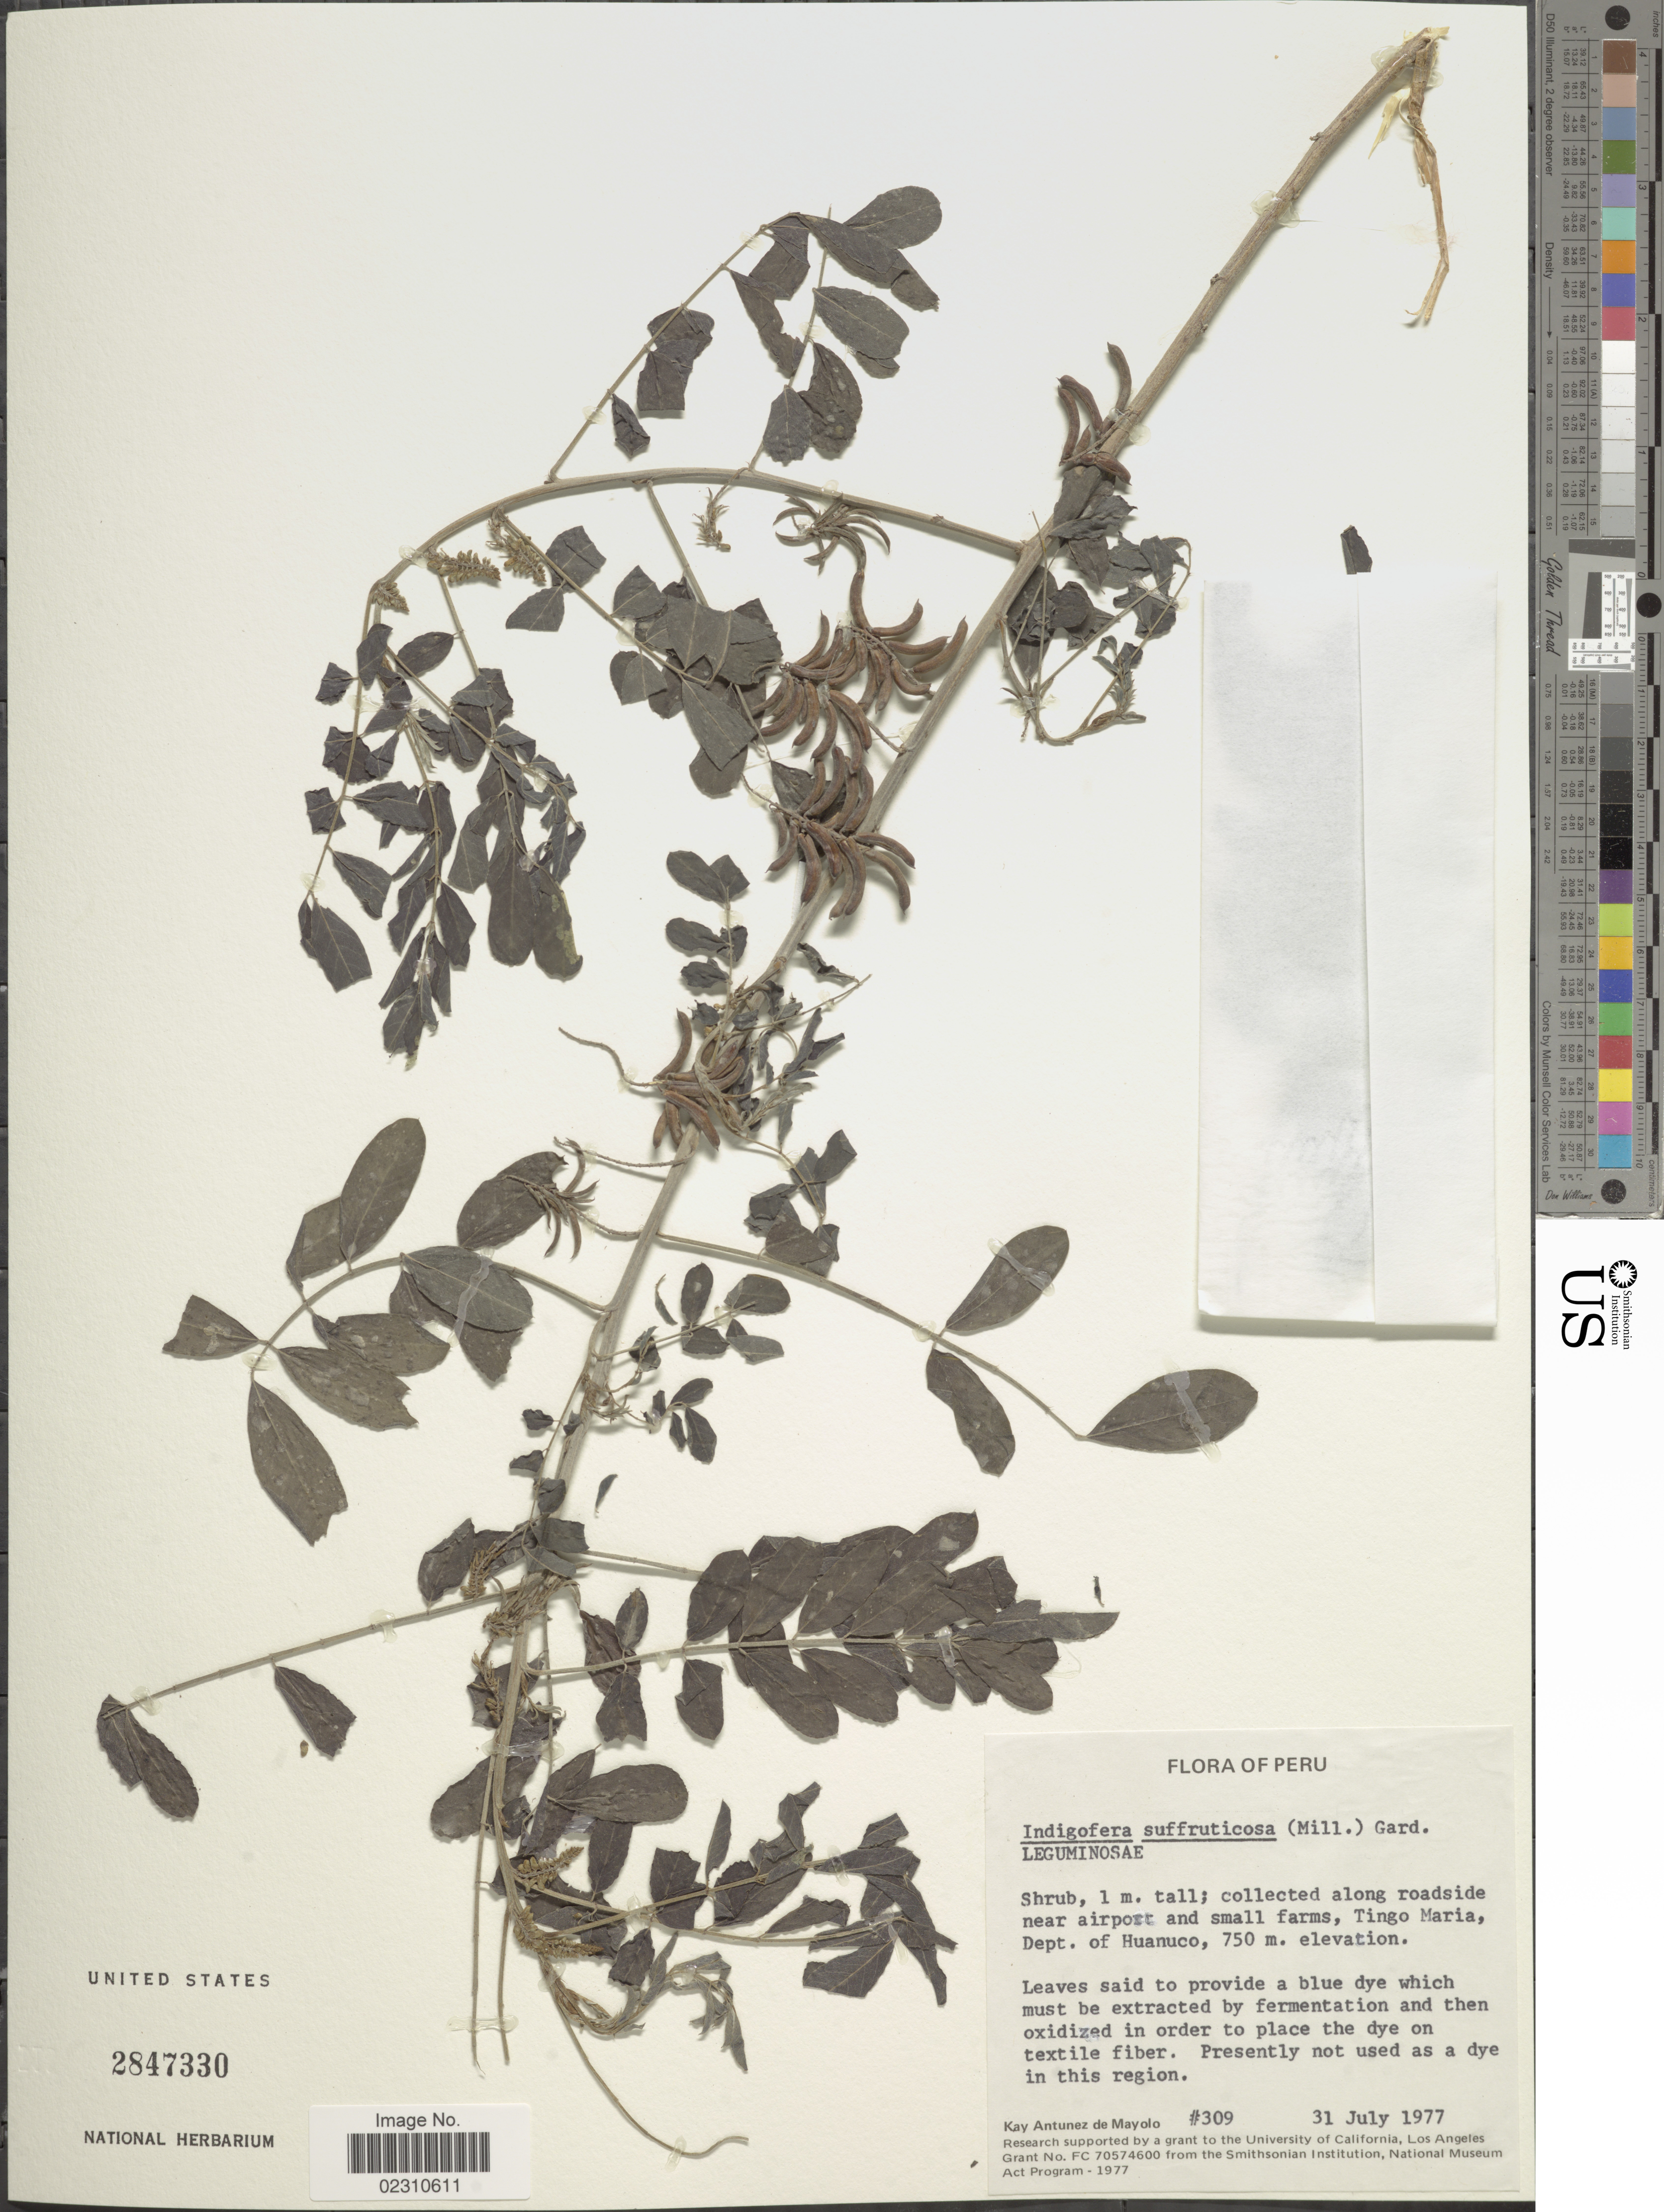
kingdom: Plantae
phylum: Tracheophyta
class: Magnoliopsida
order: Fabales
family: Fabaceae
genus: Indigofera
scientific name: Indigofera suffruticosa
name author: Mill.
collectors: K. Antunez de Mayolo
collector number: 309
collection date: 1977-07-31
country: Peru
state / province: Huánuco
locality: Peru, Collected along roadside near airport and small farms, Tingo Maria, Dept. of Huanuco.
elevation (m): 750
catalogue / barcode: US 2847330